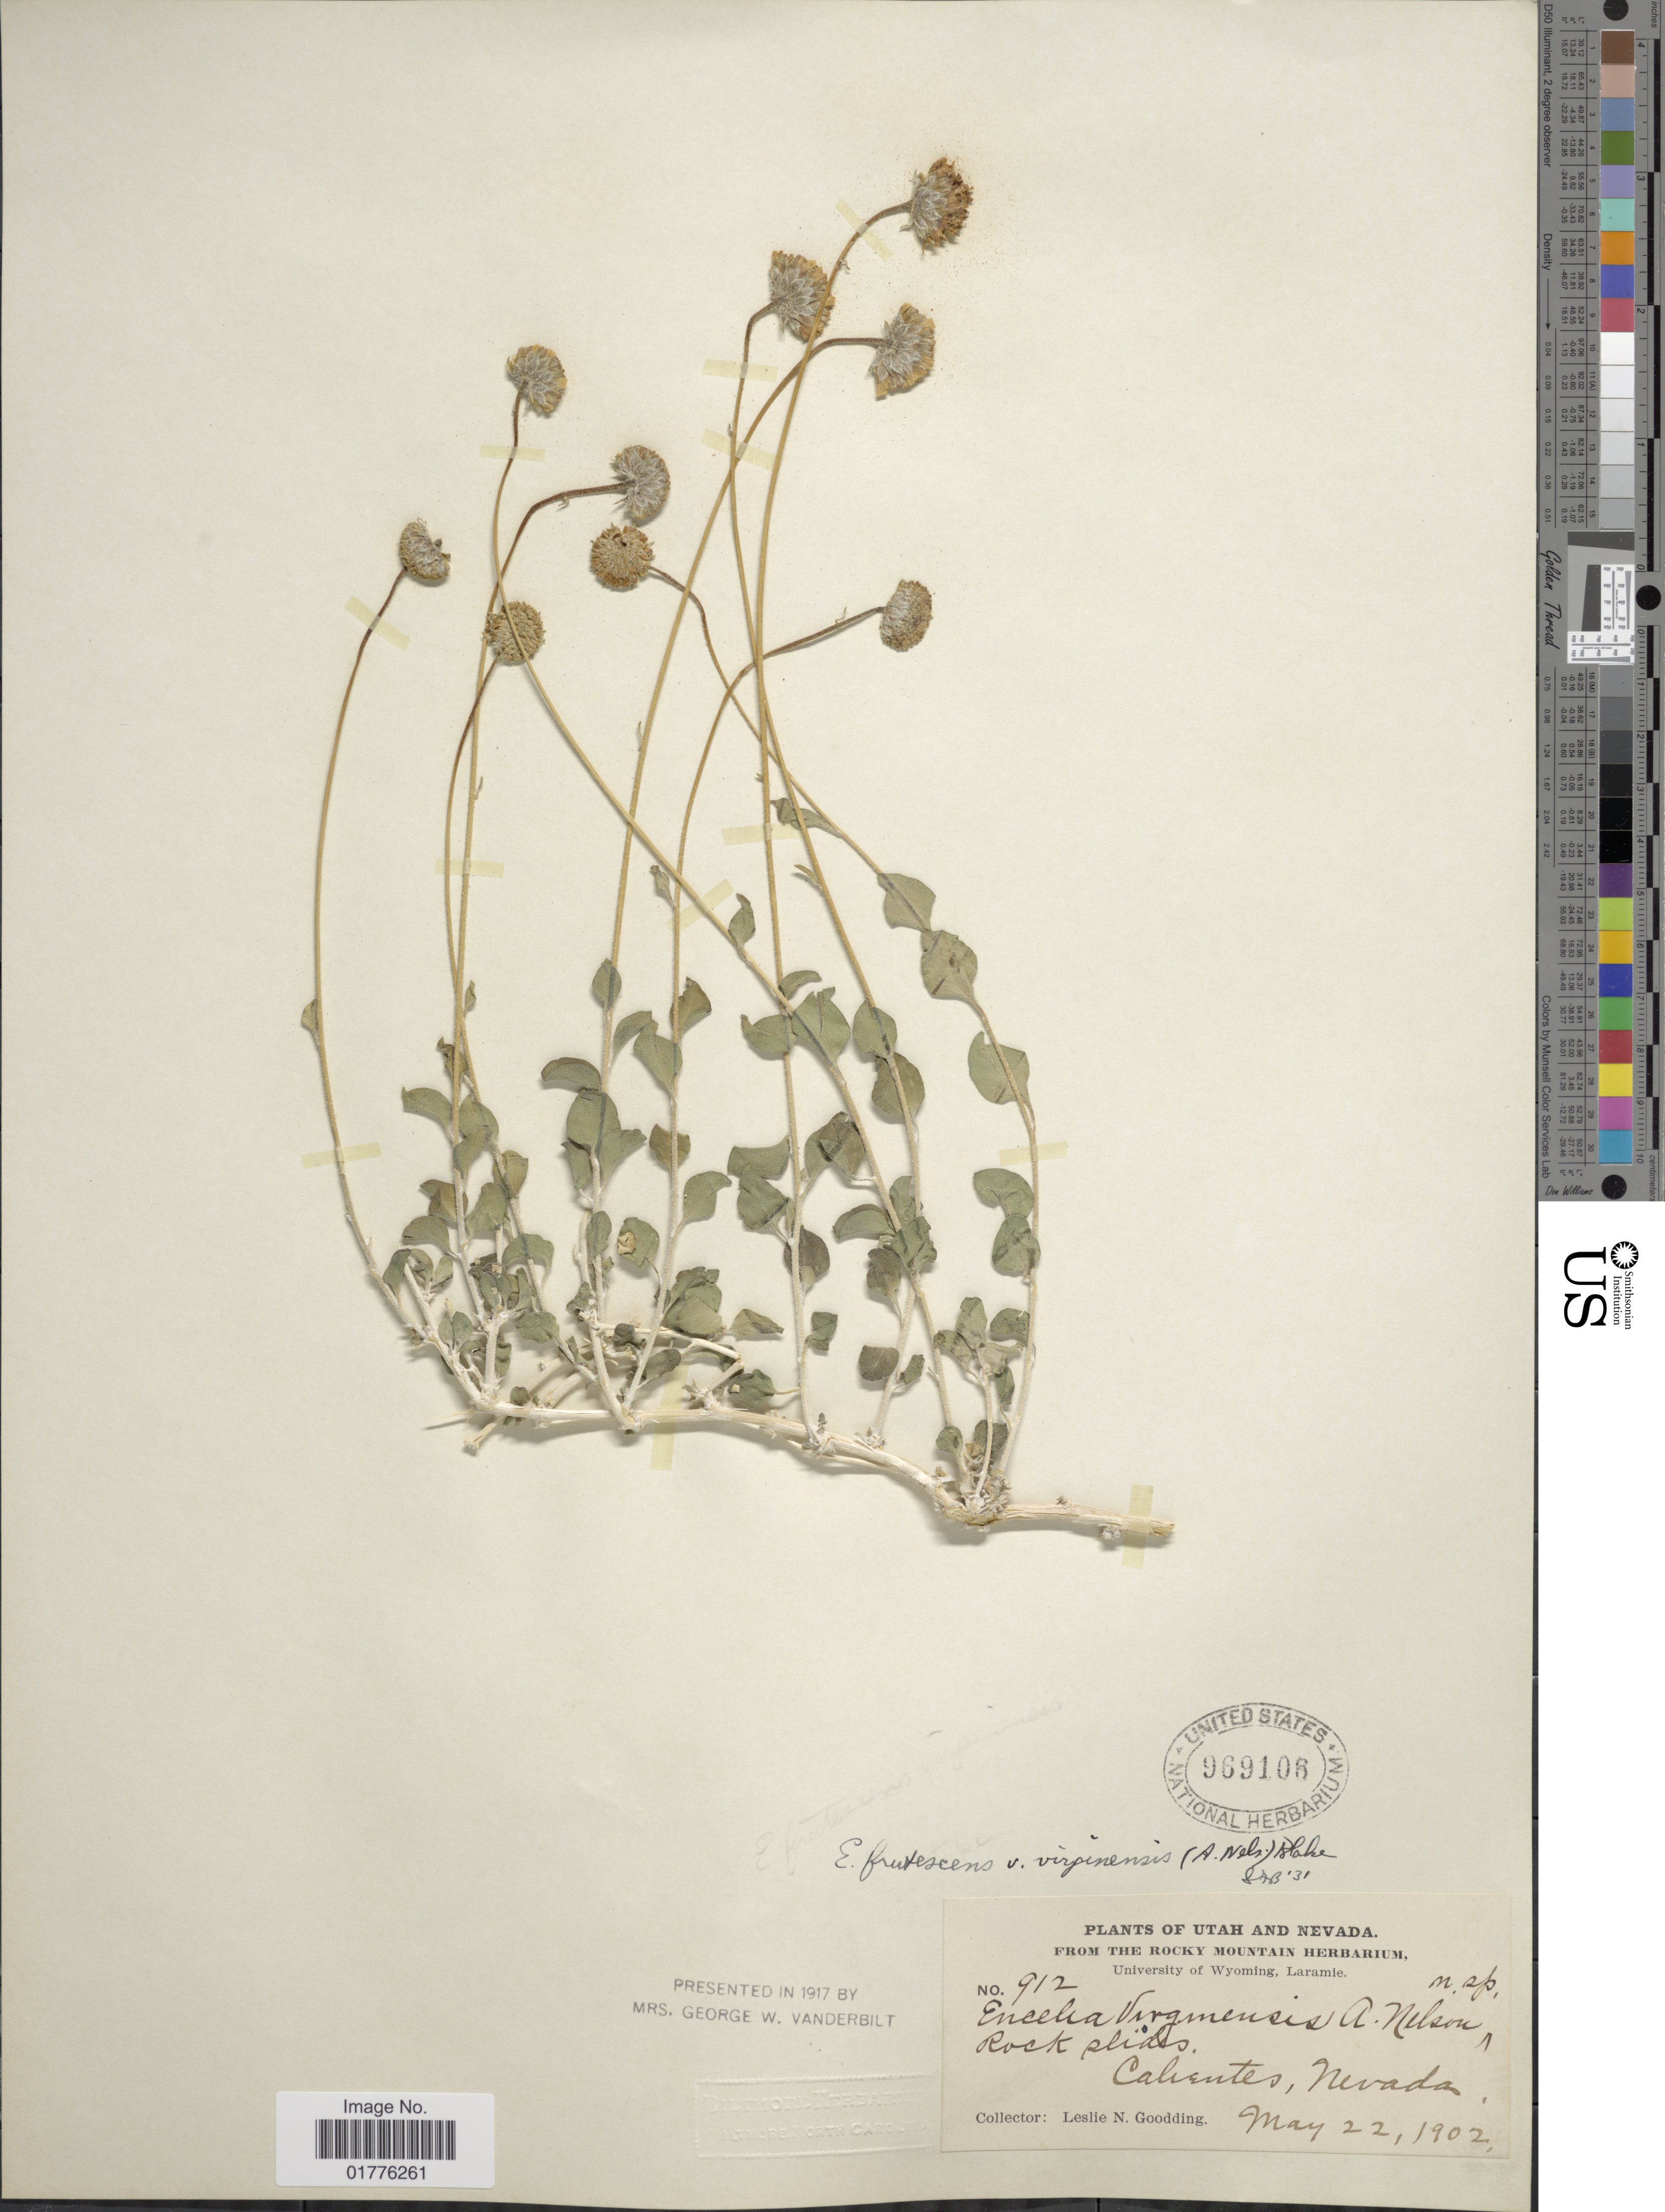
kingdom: Plantae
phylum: Tracheophyta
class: Magnoliopsida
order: Asterales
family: Asteraceae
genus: Encelia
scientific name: Encelia frutescens var. virginensis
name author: (A. Nelson) S.F. Blake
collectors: L. N. Goodding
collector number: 912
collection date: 1902-05-22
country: United States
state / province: Nevada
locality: Calientes, Nevada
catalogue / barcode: US 969106